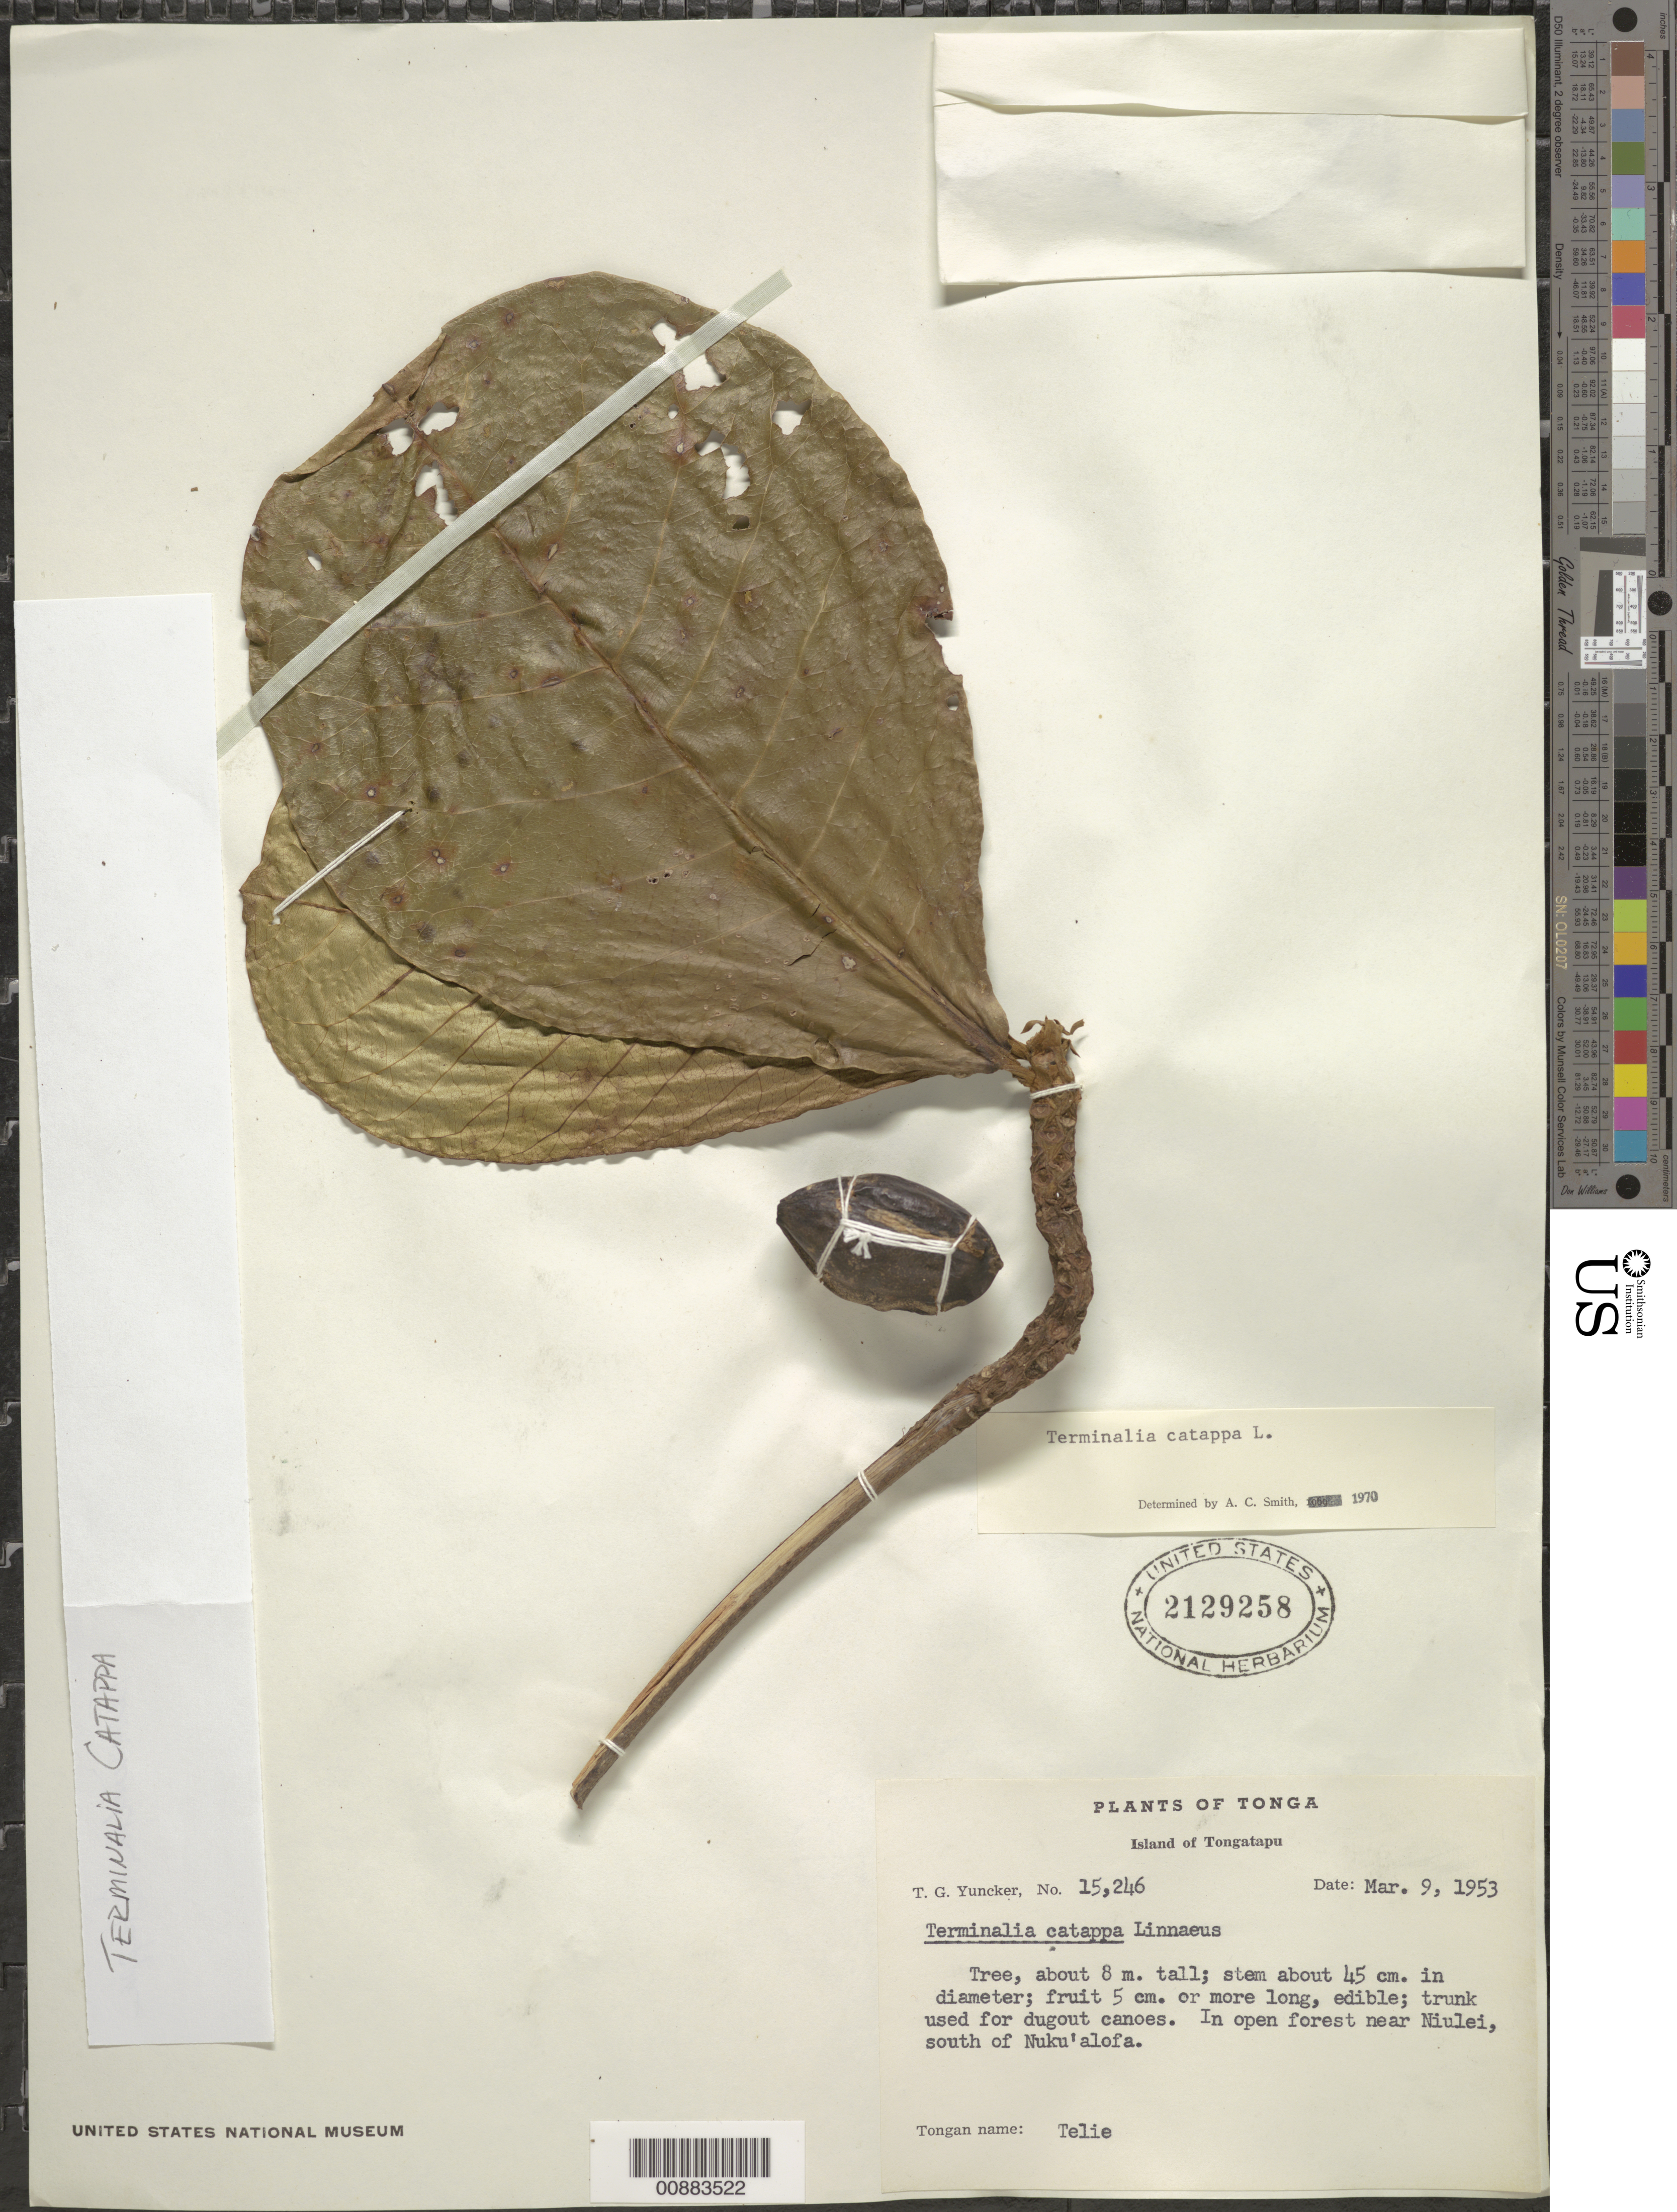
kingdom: Plantae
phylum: Tracheophyta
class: Magnoliopsida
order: Myrtales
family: Combretaceae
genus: Terminalia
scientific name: Terminalia catappa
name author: L.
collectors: T. G. Yuncker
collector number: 15246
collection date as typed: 09 Mar 1953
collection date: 1953-03-09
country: Tonga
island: Tongatapu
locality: In open forest near Nuilei, south of Nuku'alofa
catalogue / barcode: US 2129258